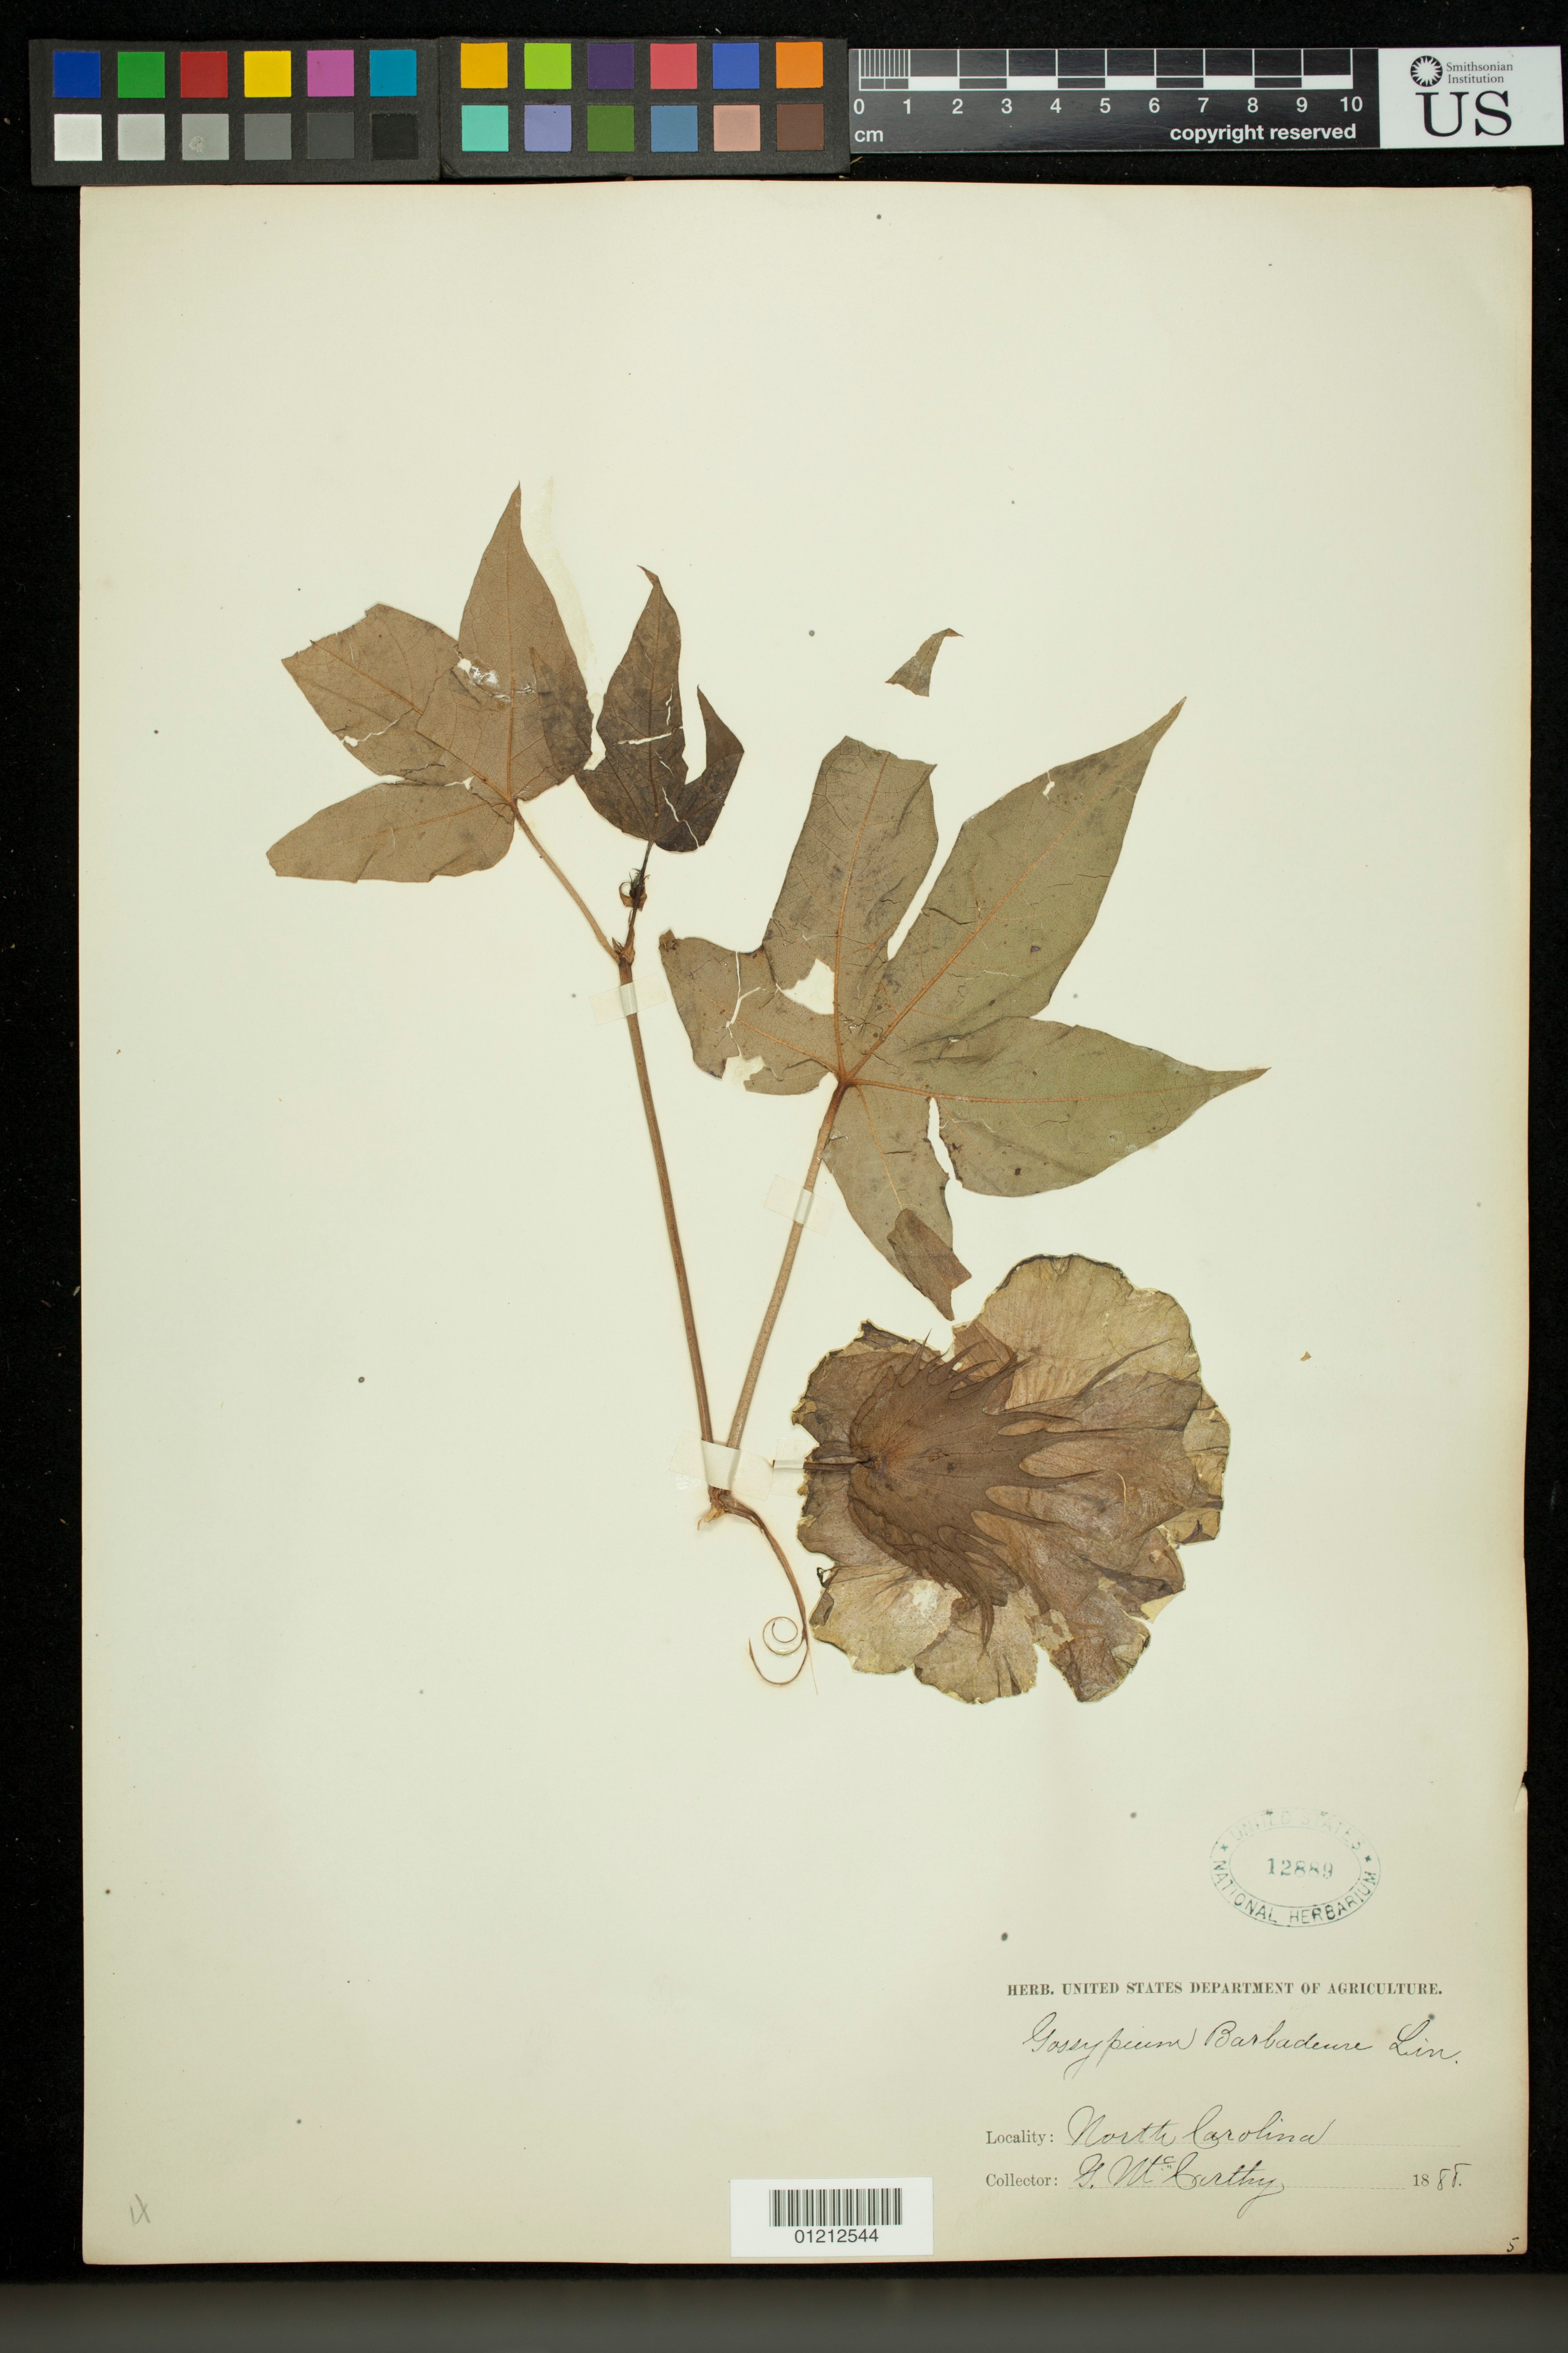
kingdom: Plantae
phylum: Tracheophyta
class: Magnoliopsida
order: Malvales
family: Malvaceae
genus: Gossypium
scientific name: Gossypium barbadense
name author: L.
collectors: G. McCarthy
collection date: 1888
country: United States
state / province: North Carolina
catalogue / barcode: US 12889